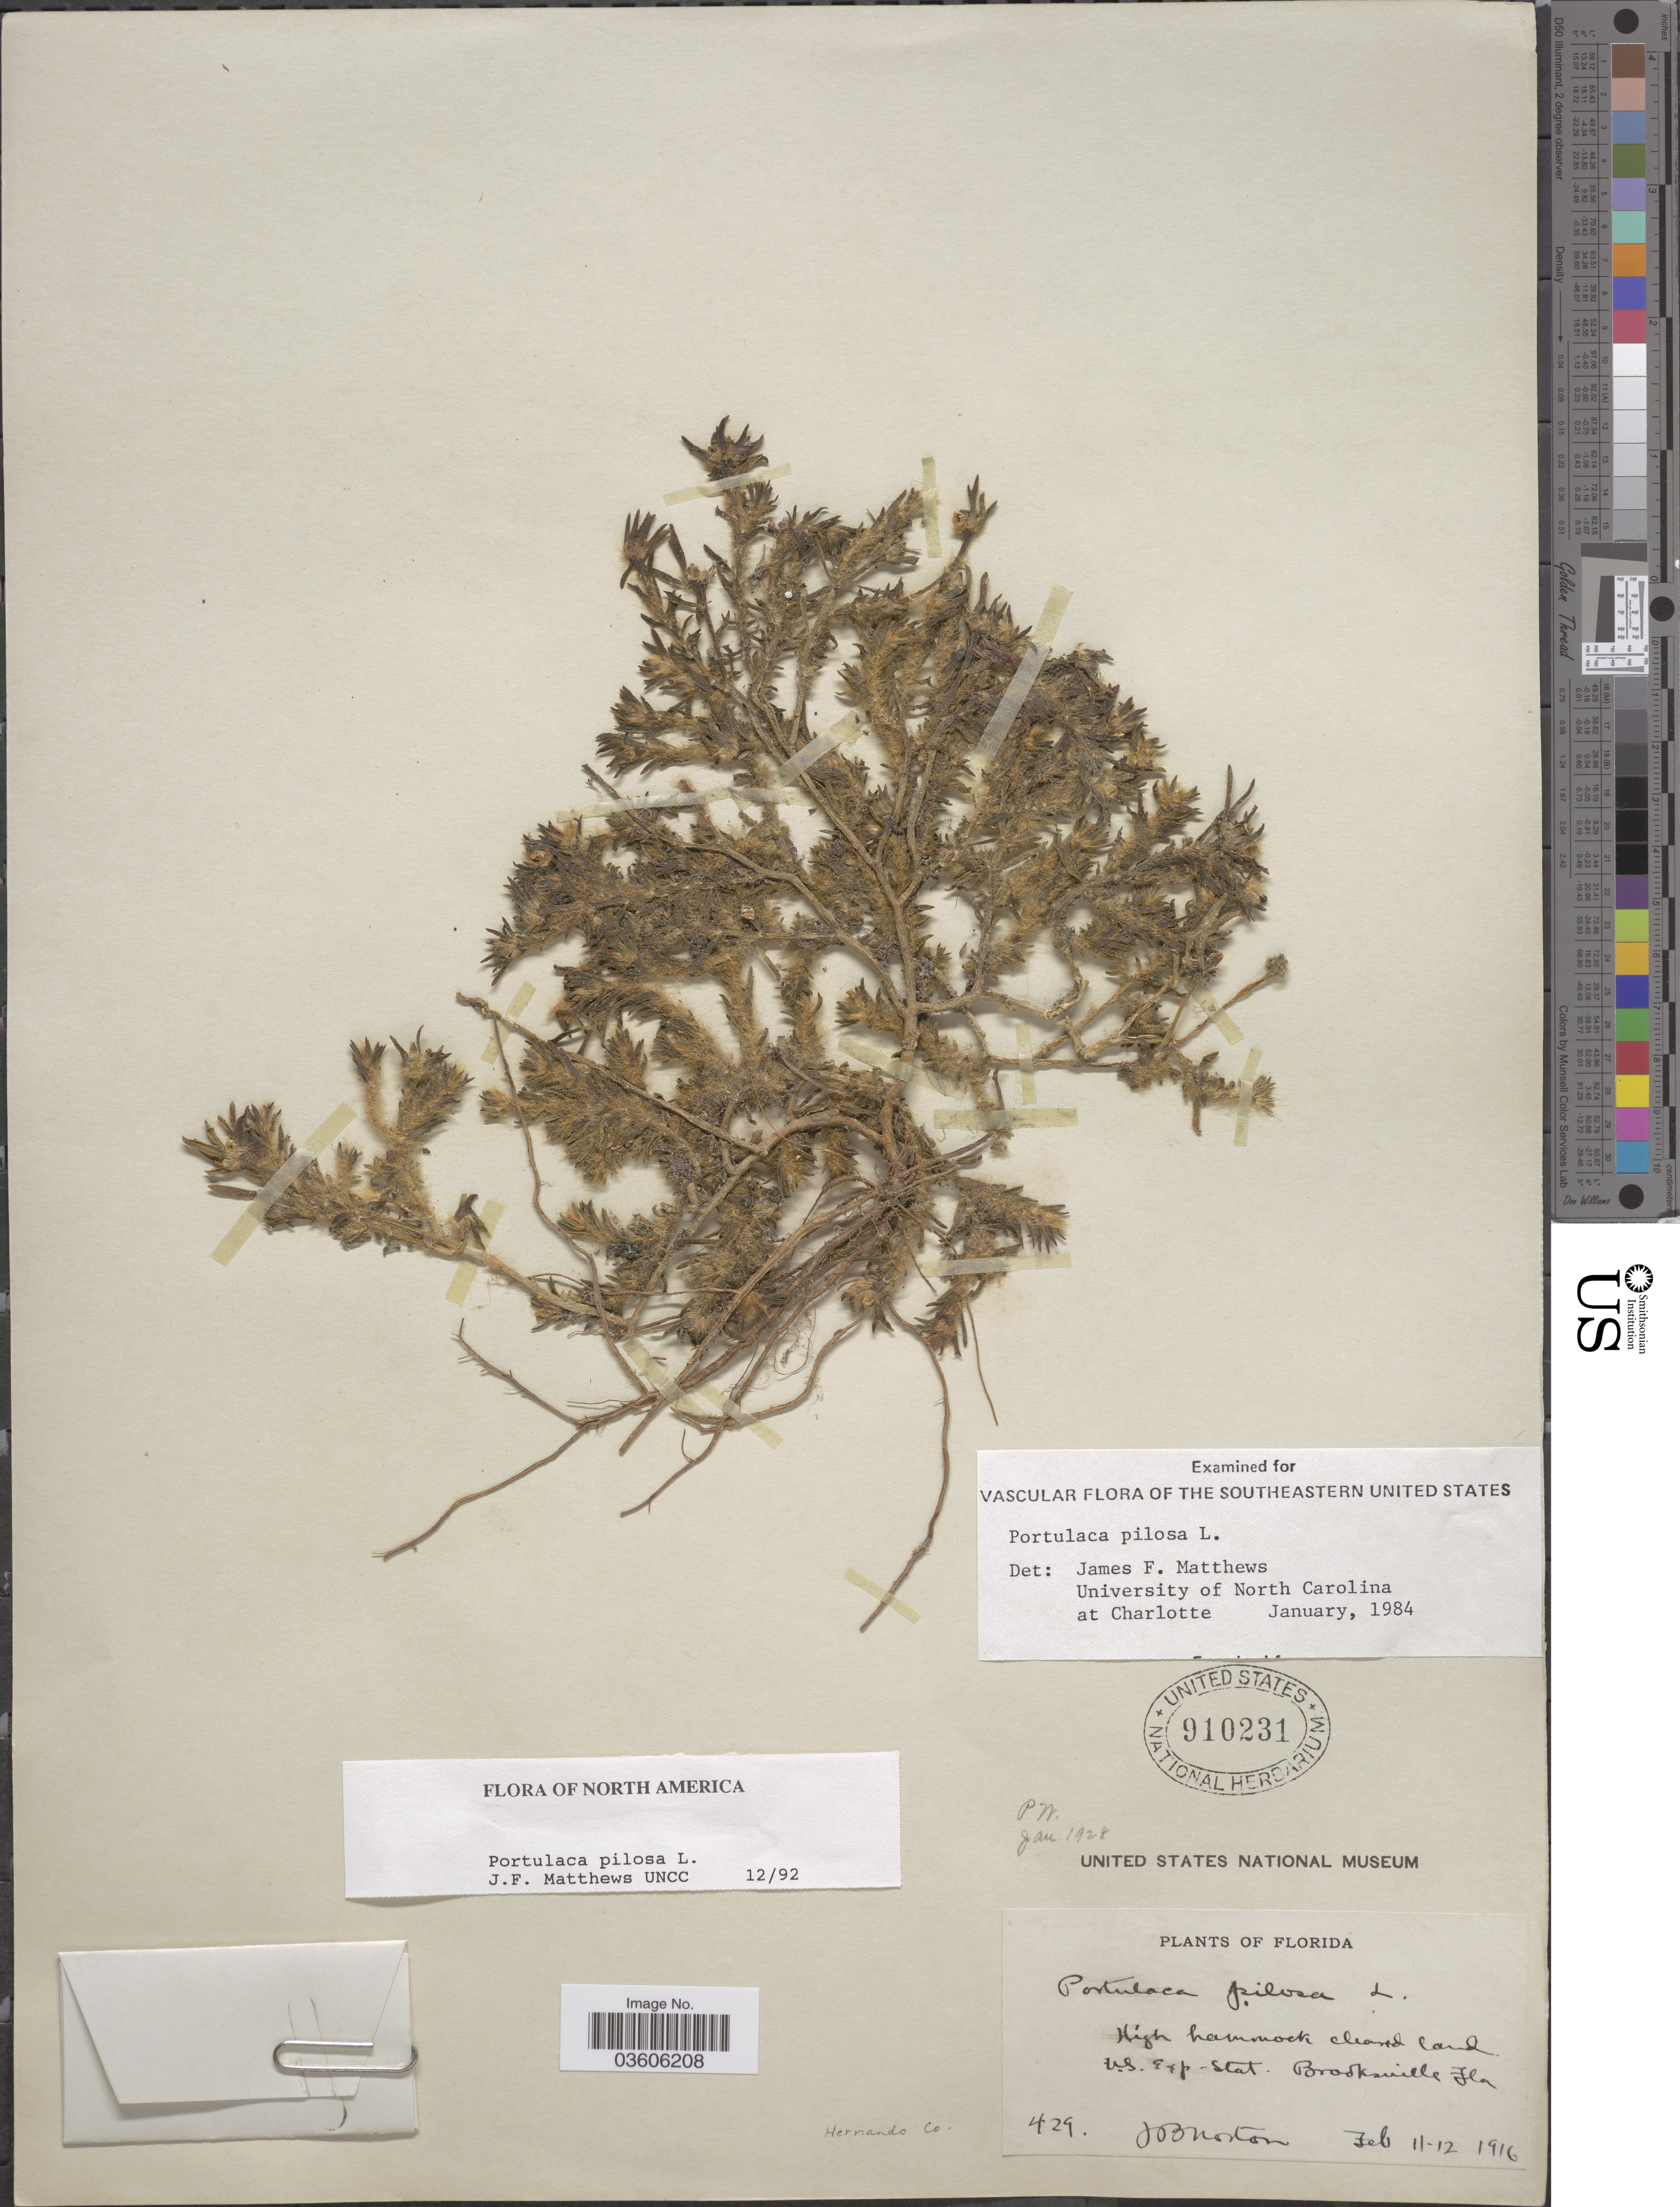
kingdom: Plantae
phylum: Tracheophyta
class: Magnoliopsida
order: Caryophyllales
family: Portulacaceae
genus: Portulaca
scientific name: Portulaca pilosa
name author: L.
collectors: J. B. Norton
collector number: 429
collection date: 1916-02-11/1916-02-12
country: United States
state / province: Florida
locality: High hammock cleared land. U.S. Exp. Stat. Brooksville. Hernando Co.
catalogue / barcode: US 910231